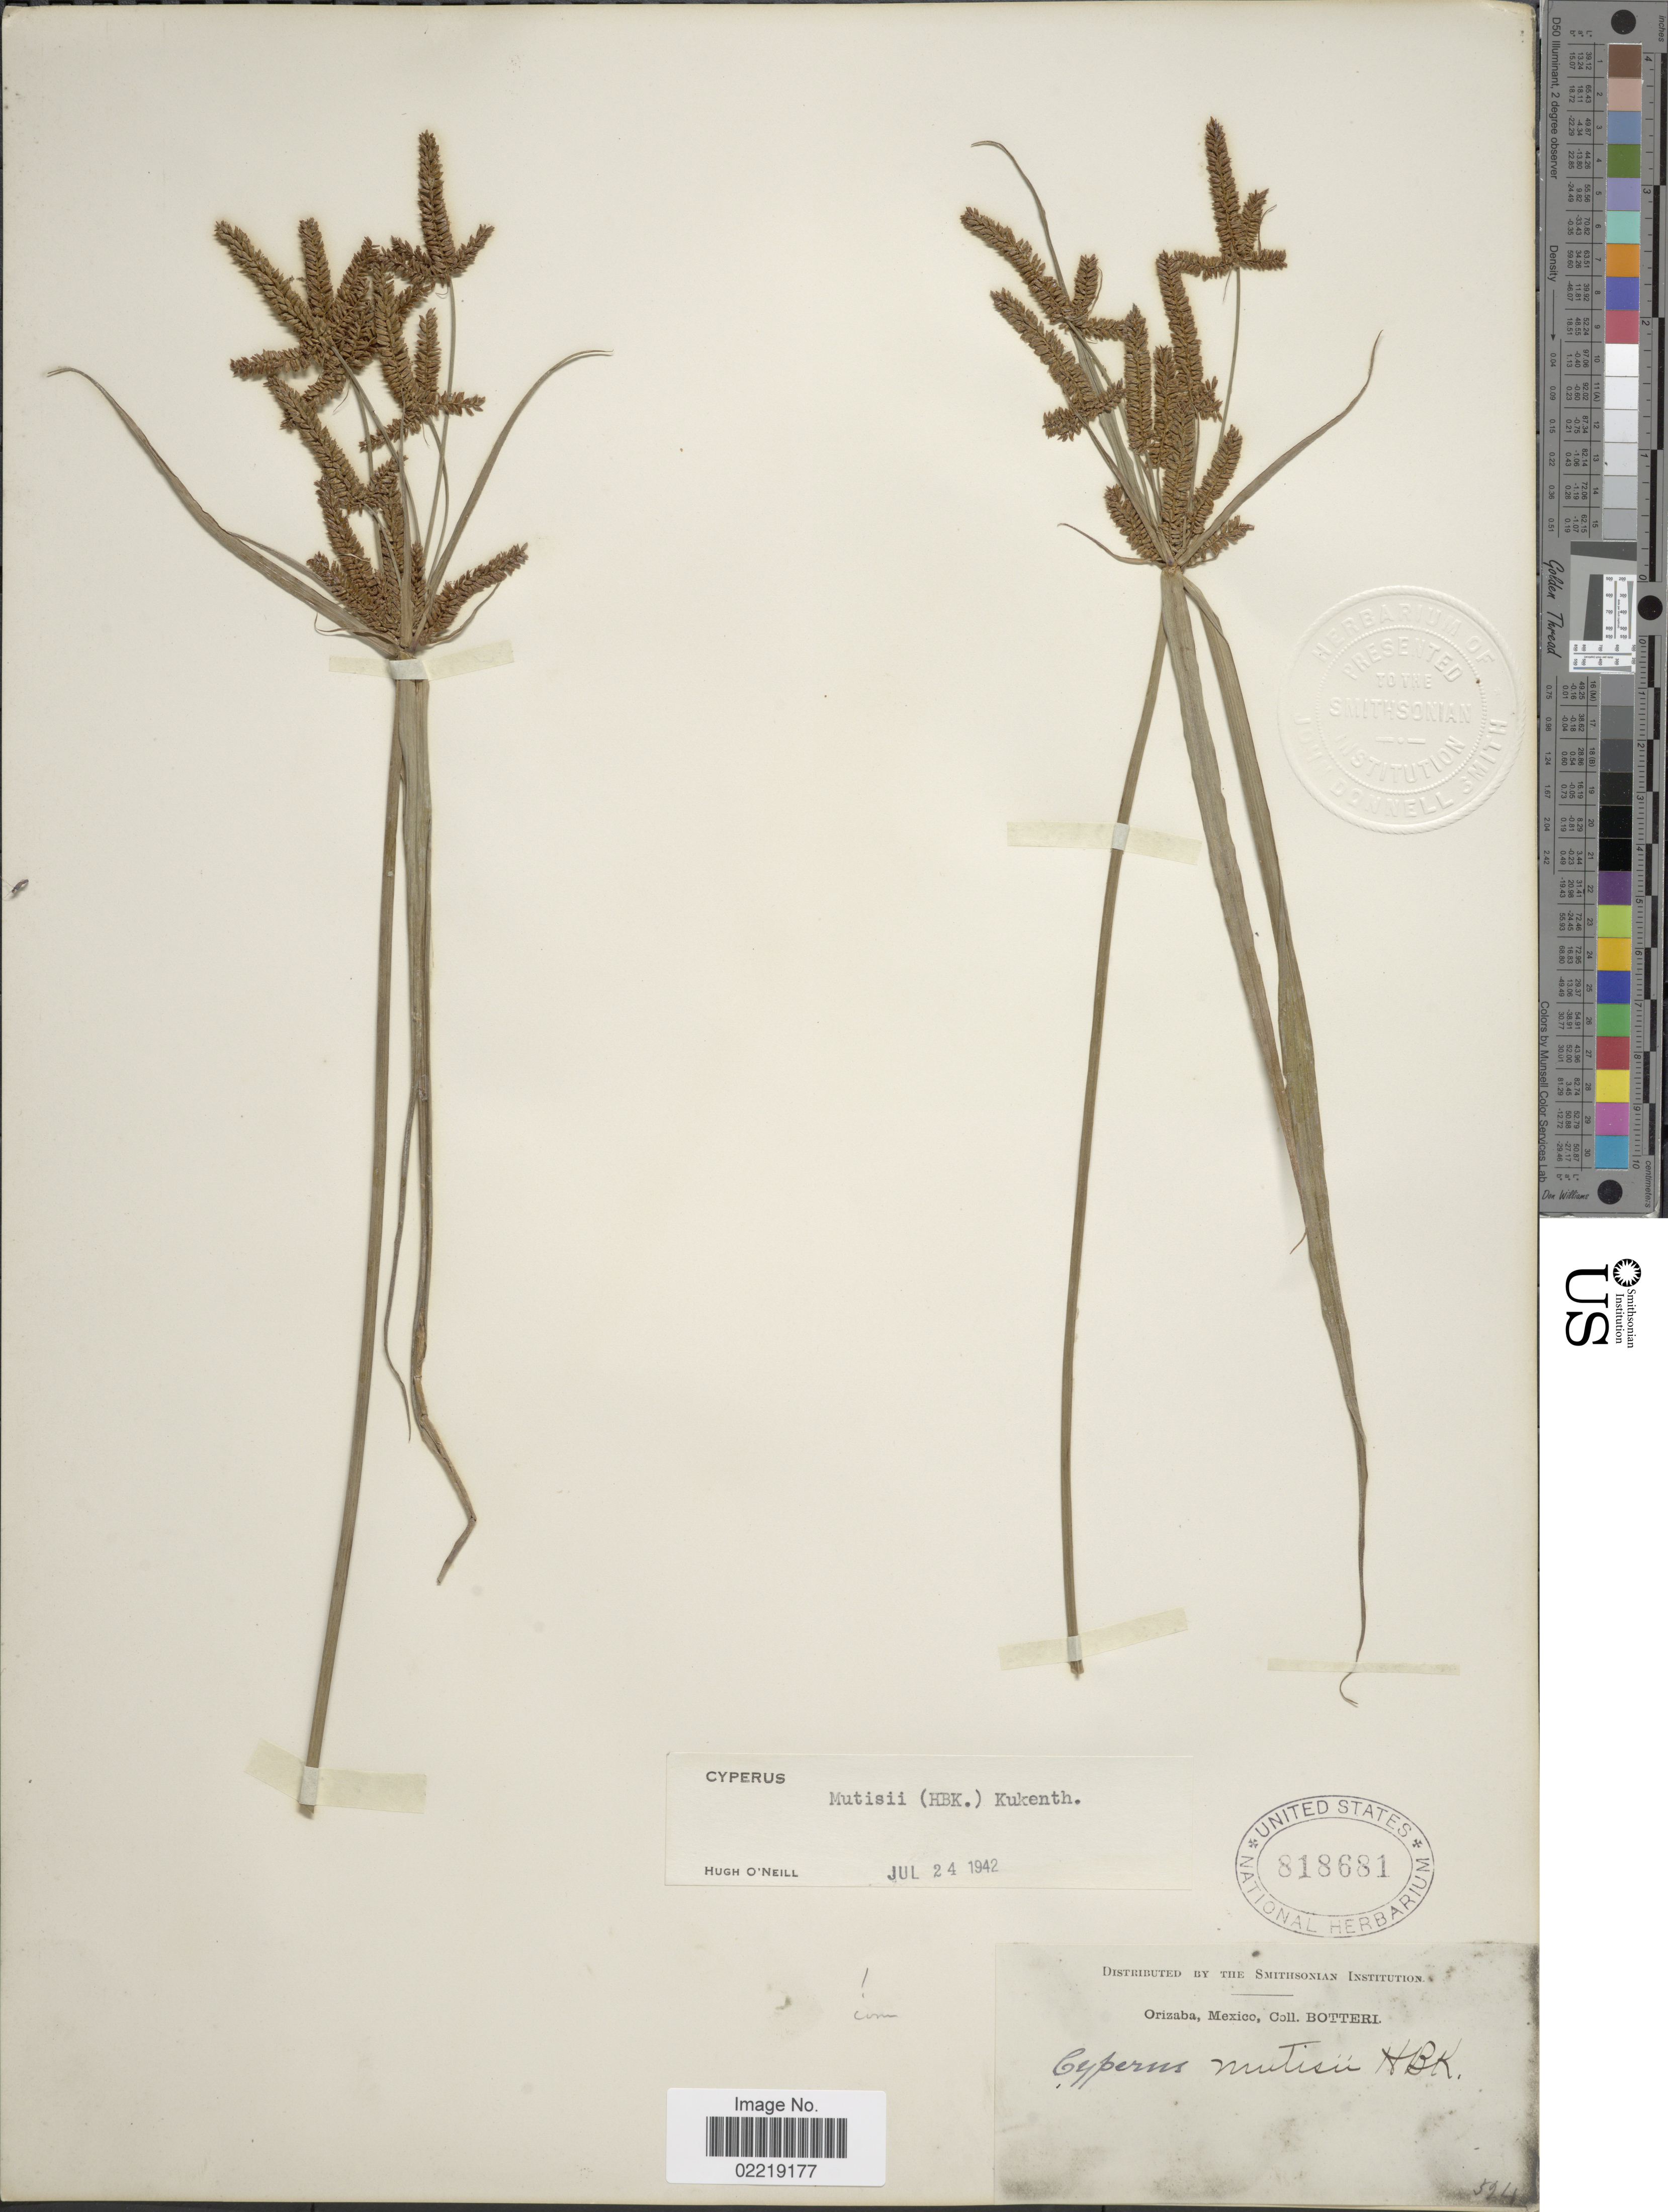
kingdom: Plantae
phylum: Tracheophyta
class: Liliopsida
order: Poales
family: Cyperaceae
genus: Cyperus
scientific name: Cyperus mutisii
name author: (Kunth) Andersson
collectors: -. Botteri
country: Mexico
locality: Orizaba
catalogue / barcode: US 818681